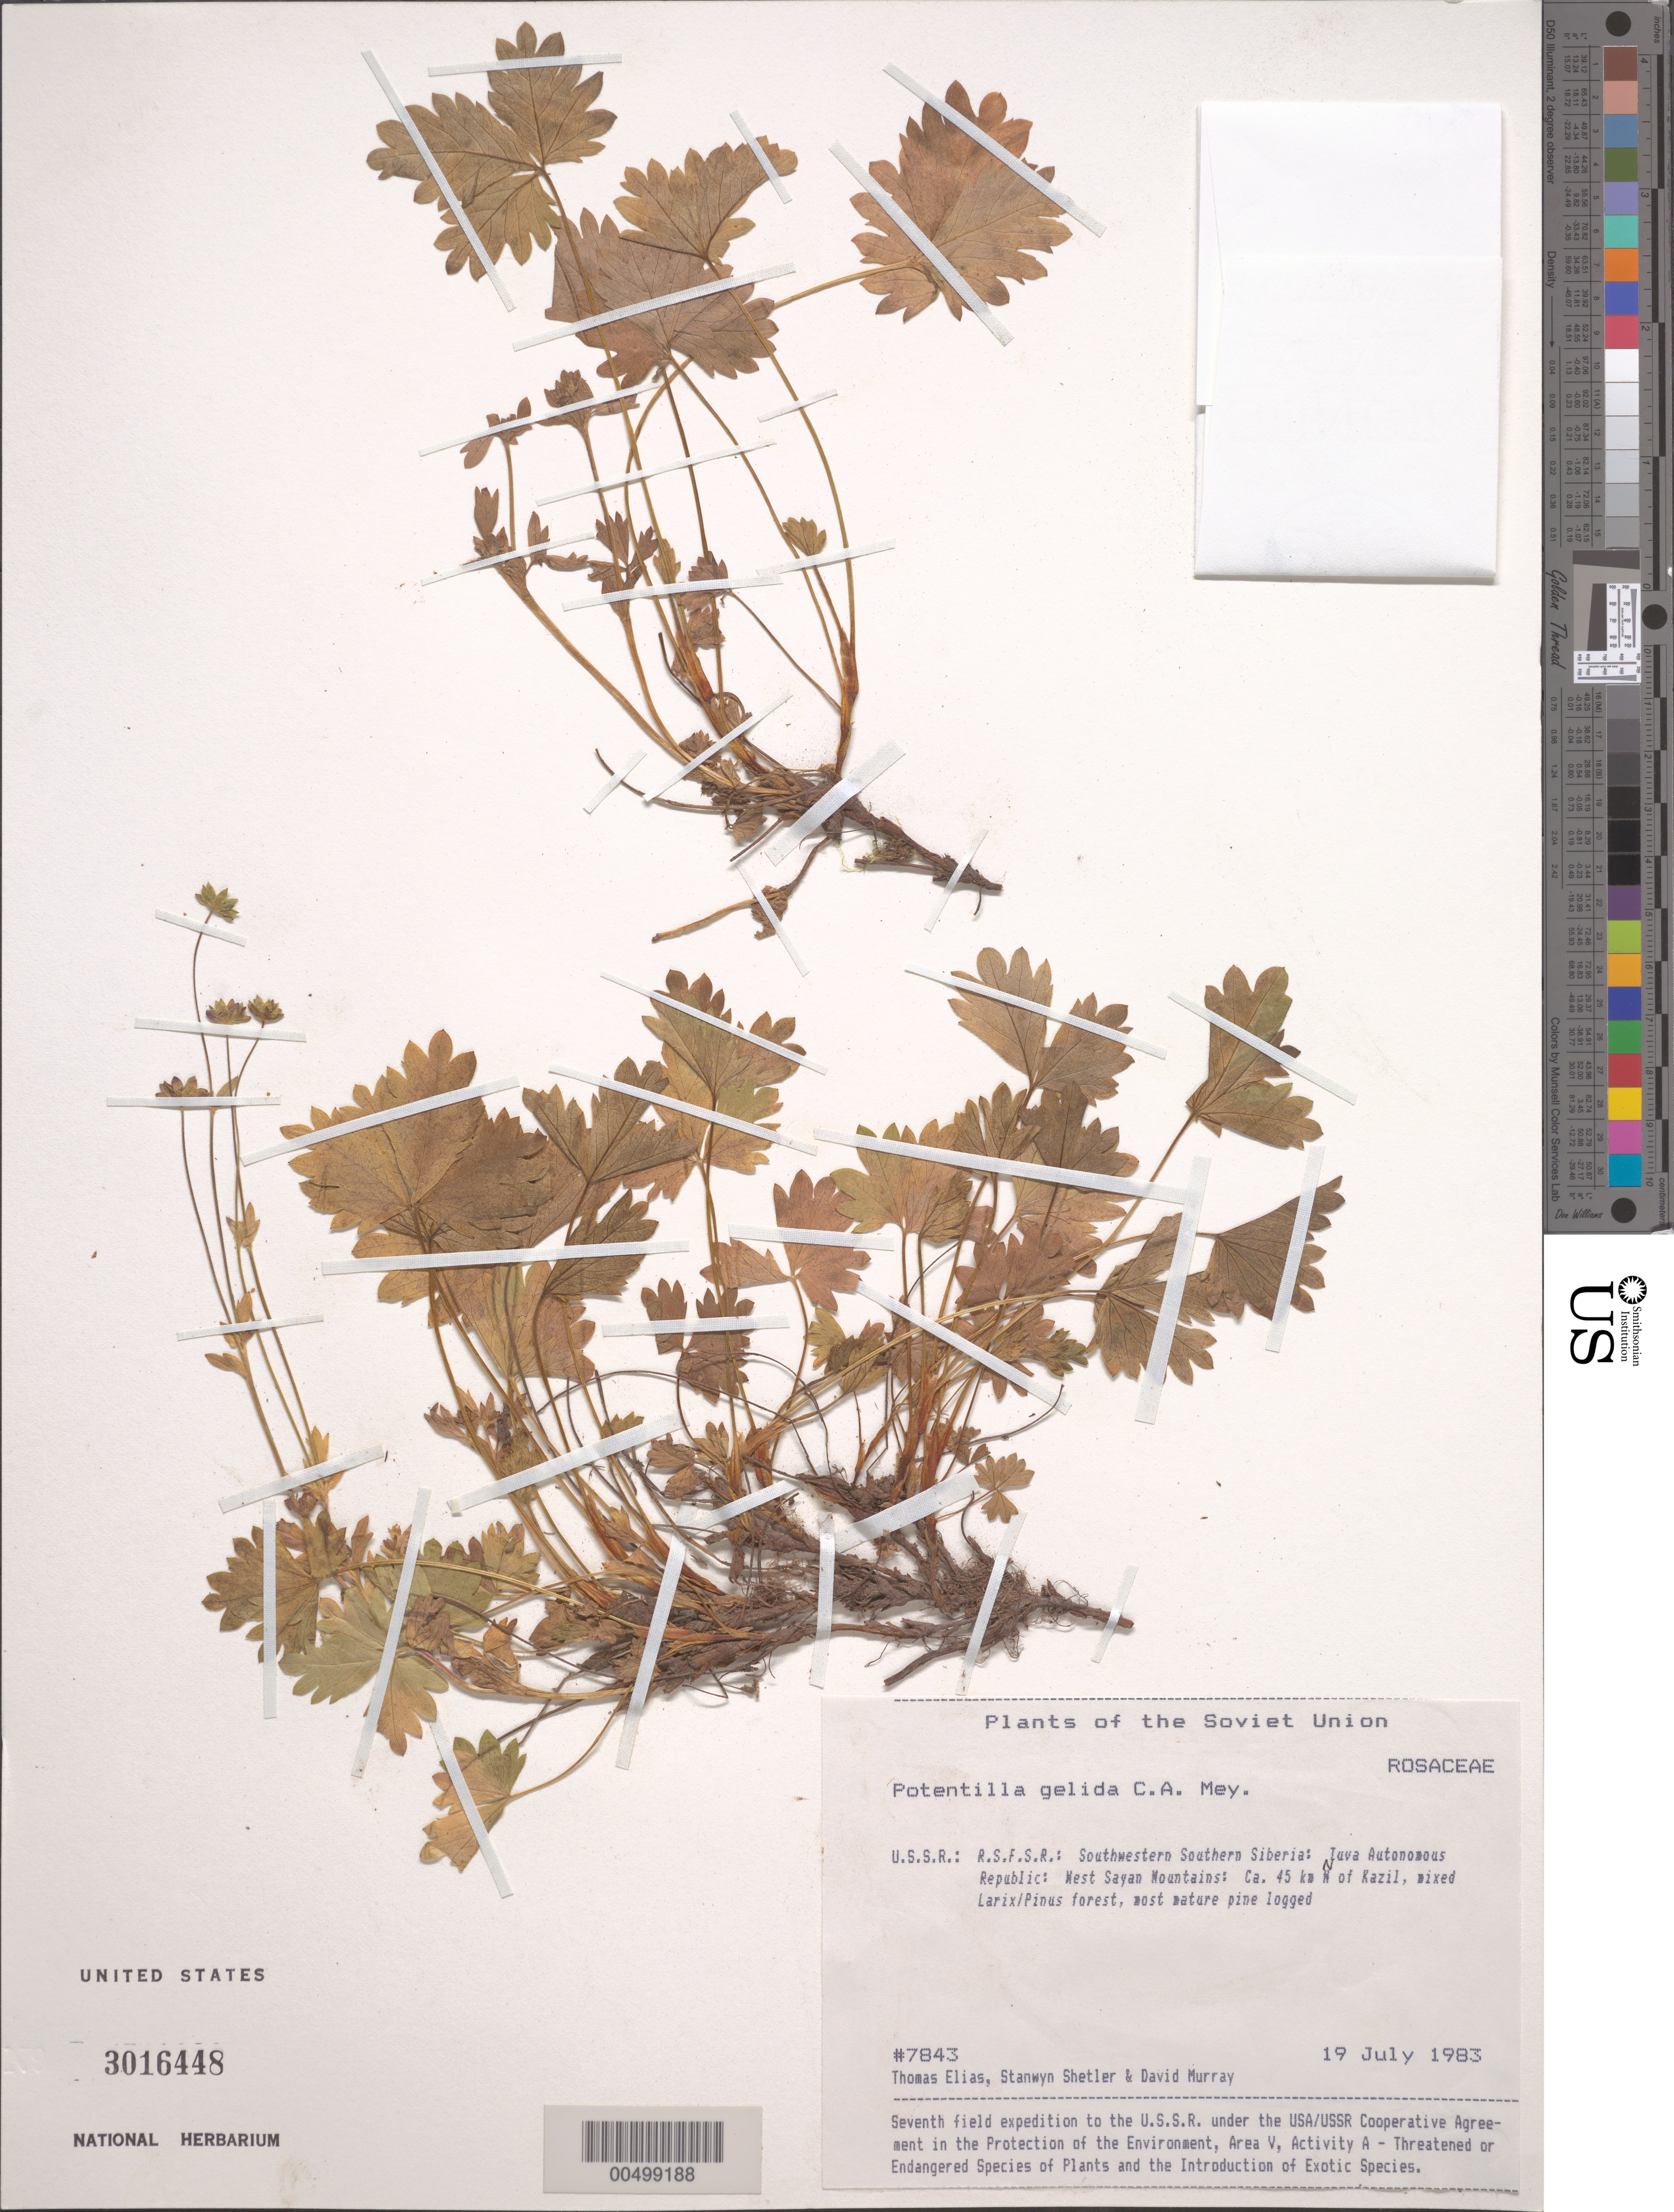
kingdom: Plantae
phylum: Tracheophyta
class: Magnoliopsida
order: Rosales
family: Rosaceae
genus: Potentilla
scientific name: Potentilla gelida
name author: C.A. Mey.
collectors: T. Elias, S. Shetler & D. F. Murray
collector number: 7843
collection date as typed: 19 Jul 1983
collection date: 1983-07-19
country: Russian Federation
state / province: Tuva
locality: West Sayan Mountains, ca. 45 km N of Kazil [Kyzyl]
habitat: mixed Larix/Pinus forest, most mature pine logged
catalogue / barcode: US 3016448